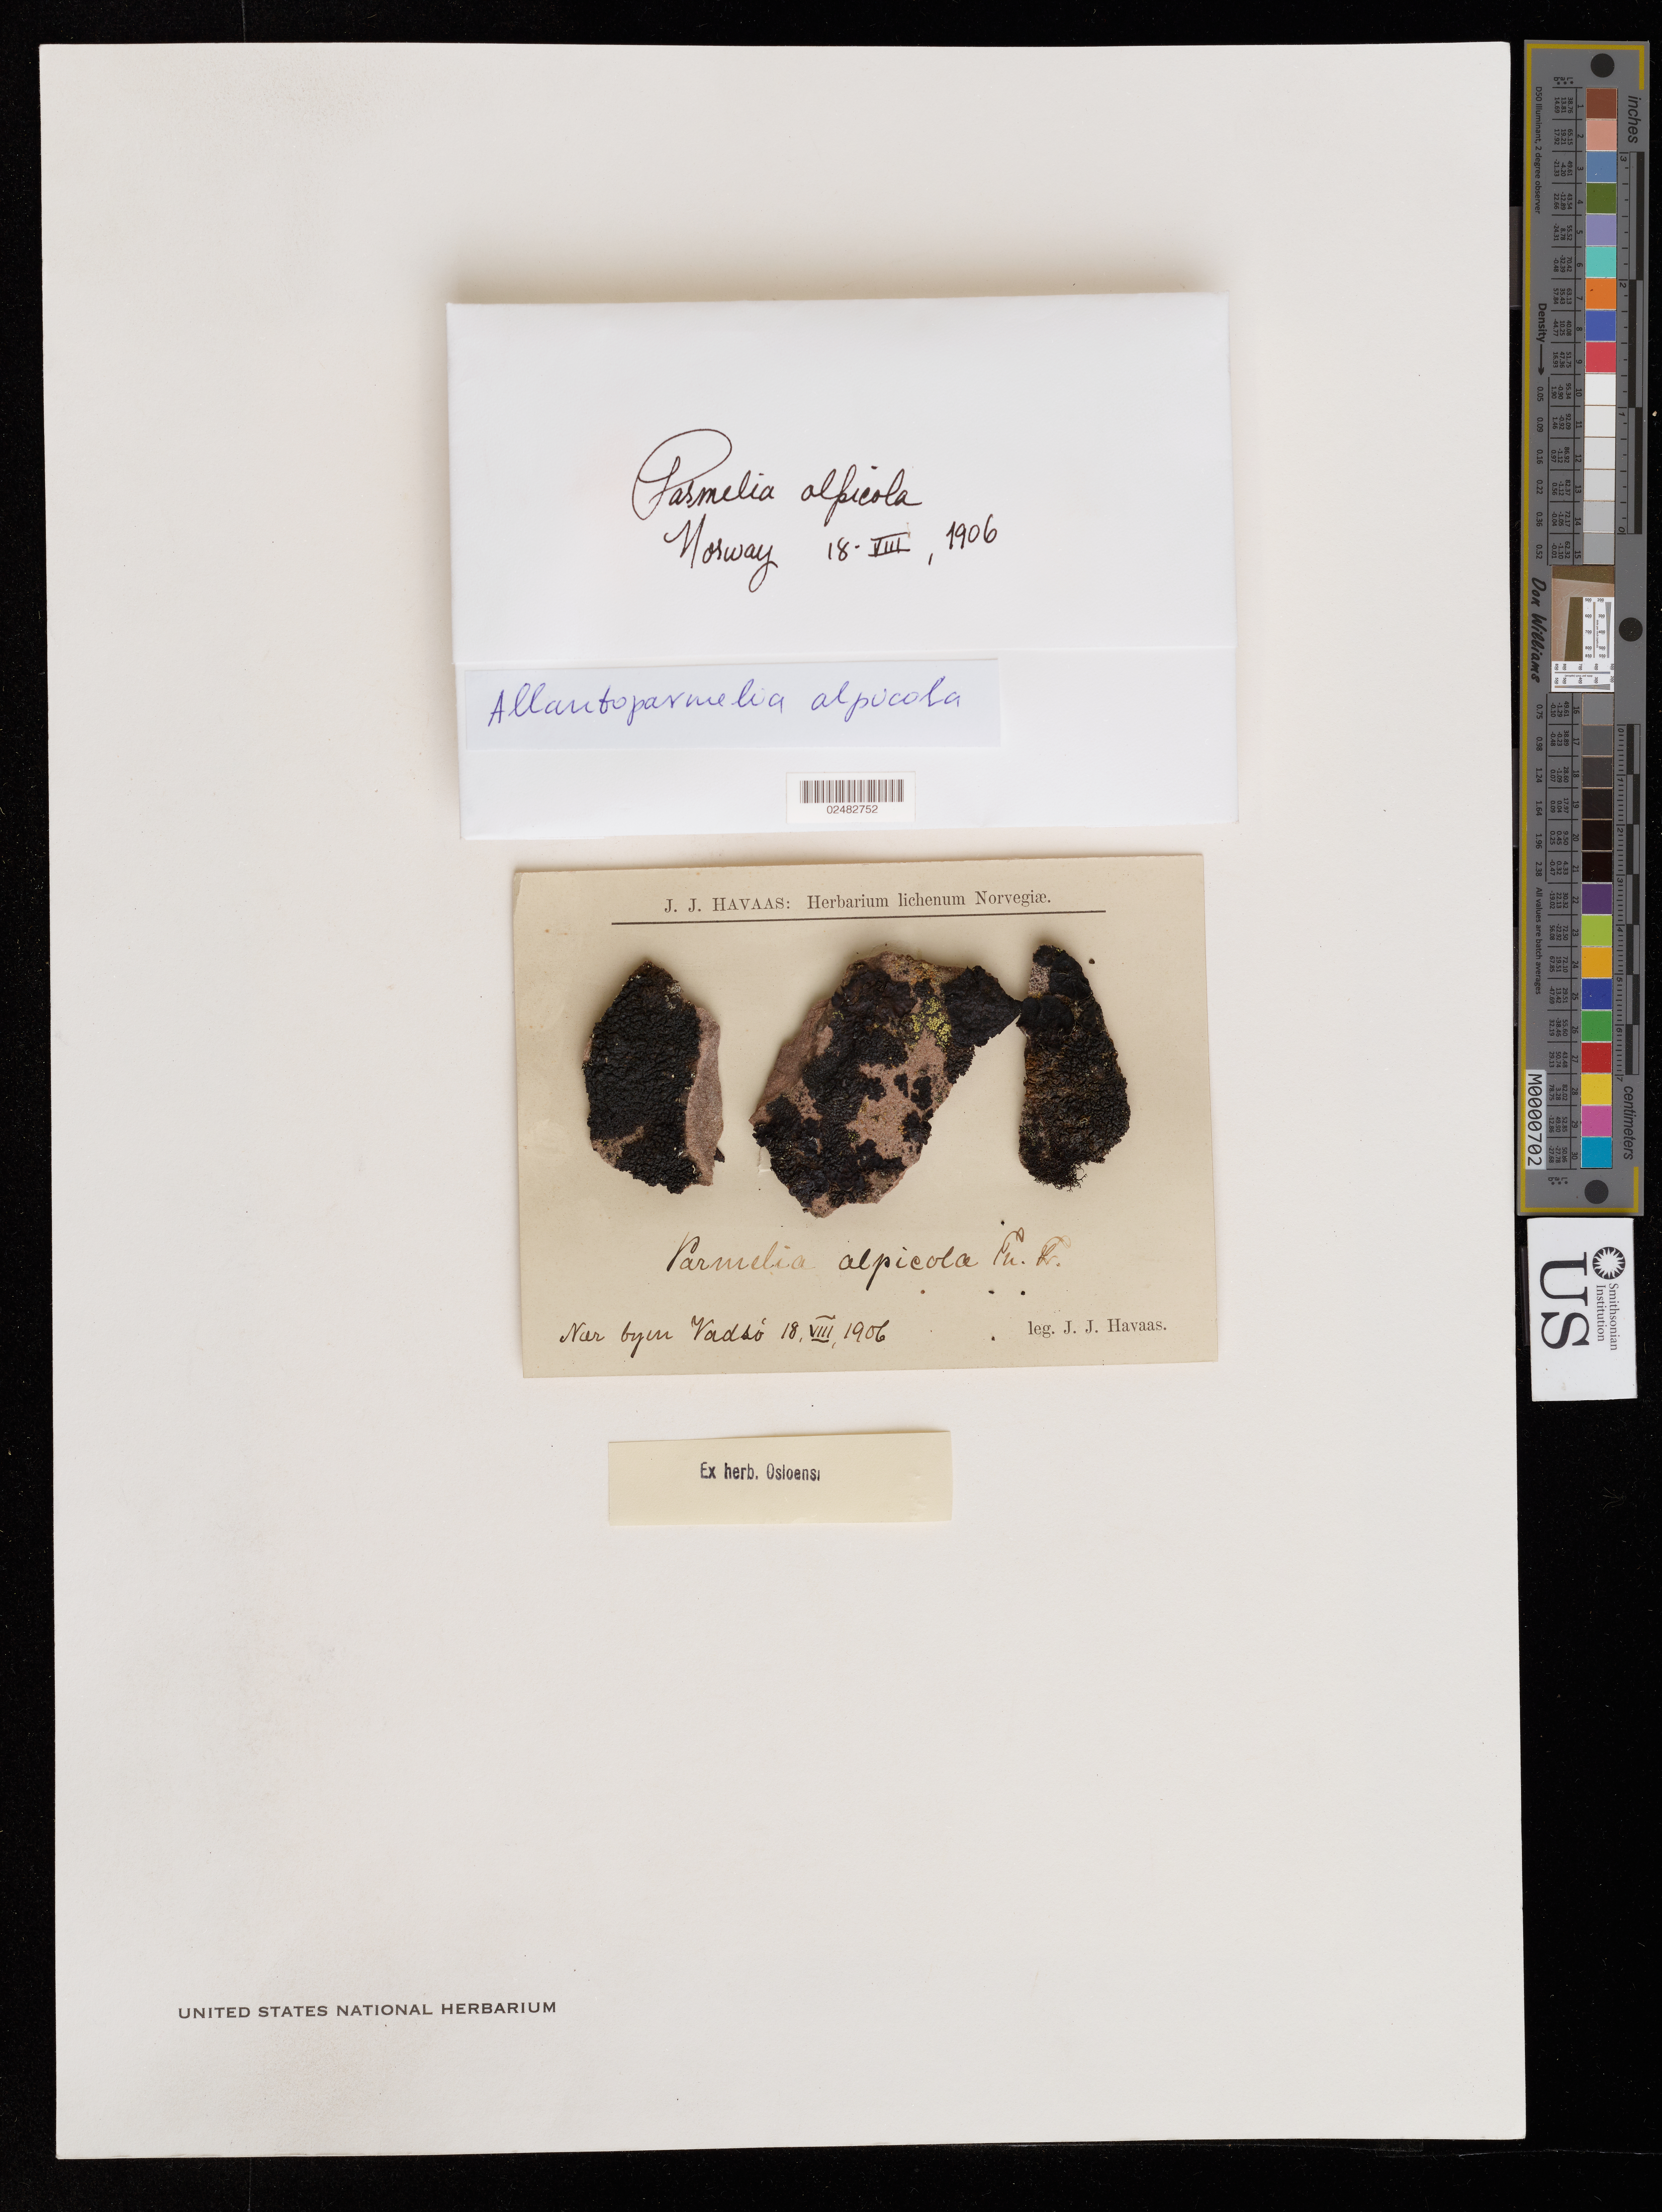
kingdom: Fungi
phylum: Ascomycota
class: Lecanoromycetes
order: Lecanorales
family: Parmeliaceae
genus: Allantoparmelia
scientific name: Allantoparmelia alpicola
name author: (Th. Fr.) Essl.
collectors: J. Havaas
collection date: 1906-08-18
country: Norway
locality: Vadso.